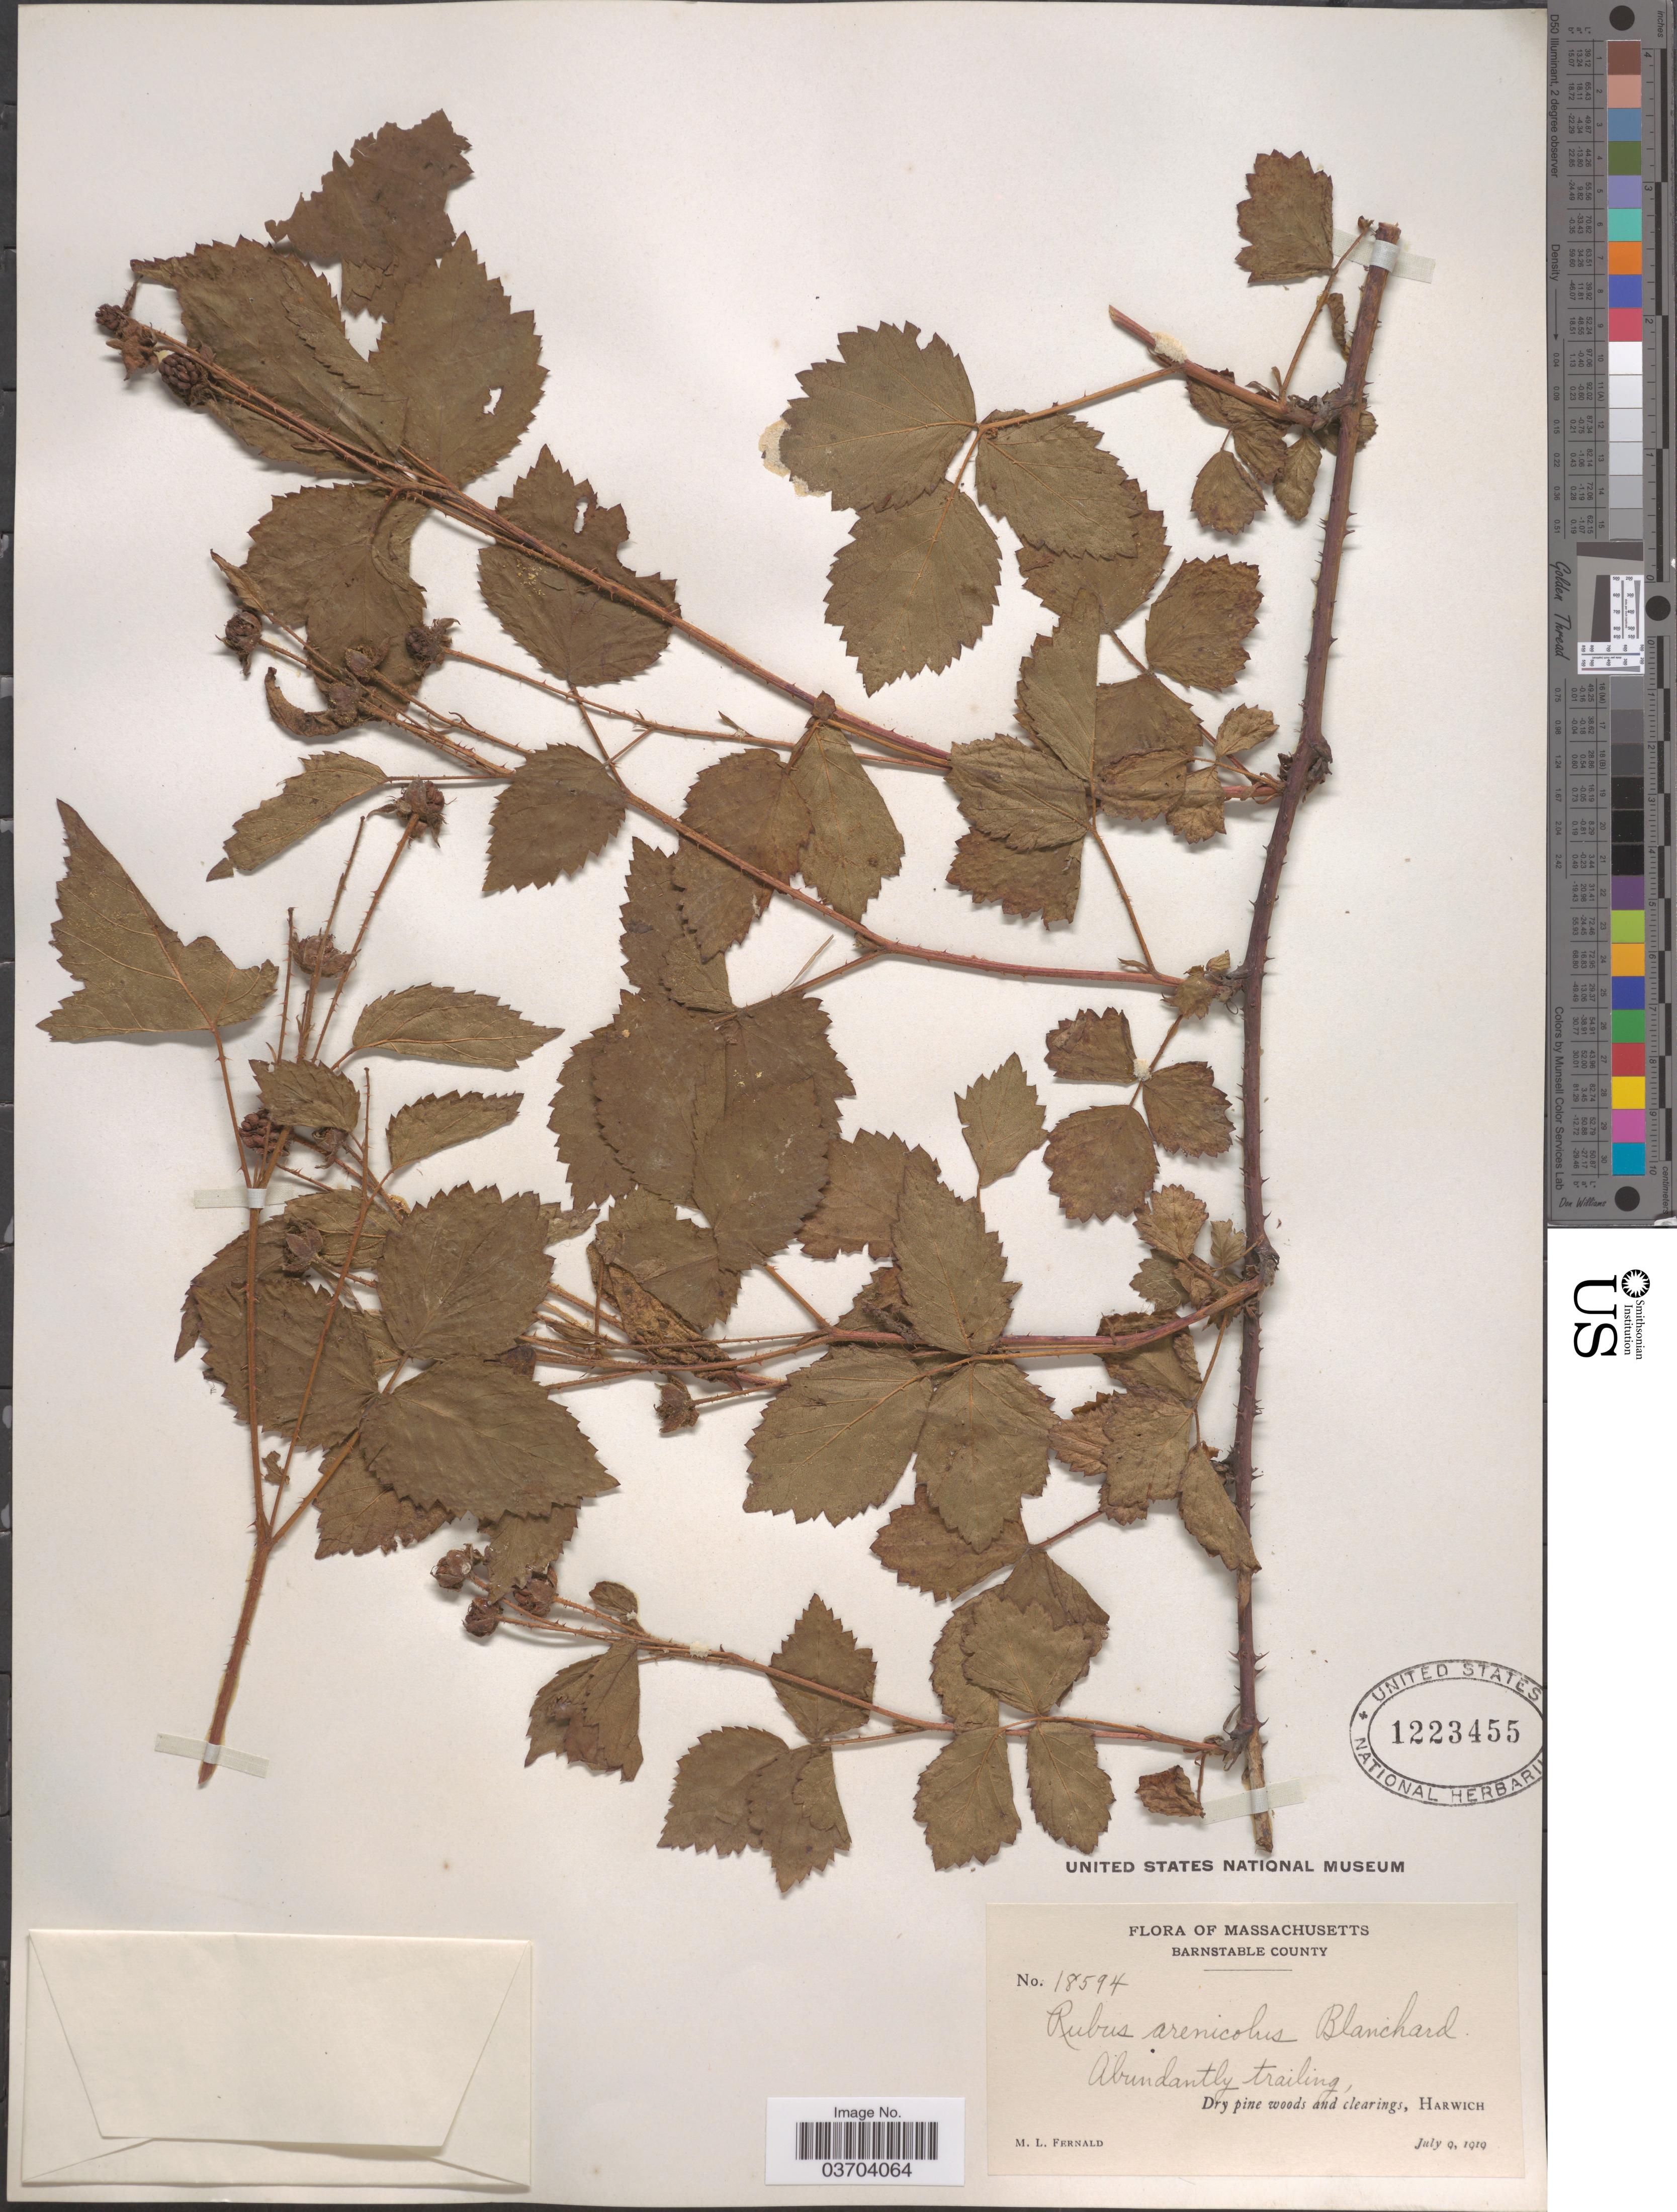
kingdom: Plantae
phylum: Tracheophyta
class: Magnoliopsida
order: Rosales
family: Rosaceae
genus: Rubus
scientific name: Rubus arenicola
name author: Blanch.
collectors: M. L. Fernald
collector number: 18594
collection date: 1919-07-09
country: United States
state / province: Massachusetts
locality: Barnstable County. Harwich.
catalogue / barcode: US 1223455